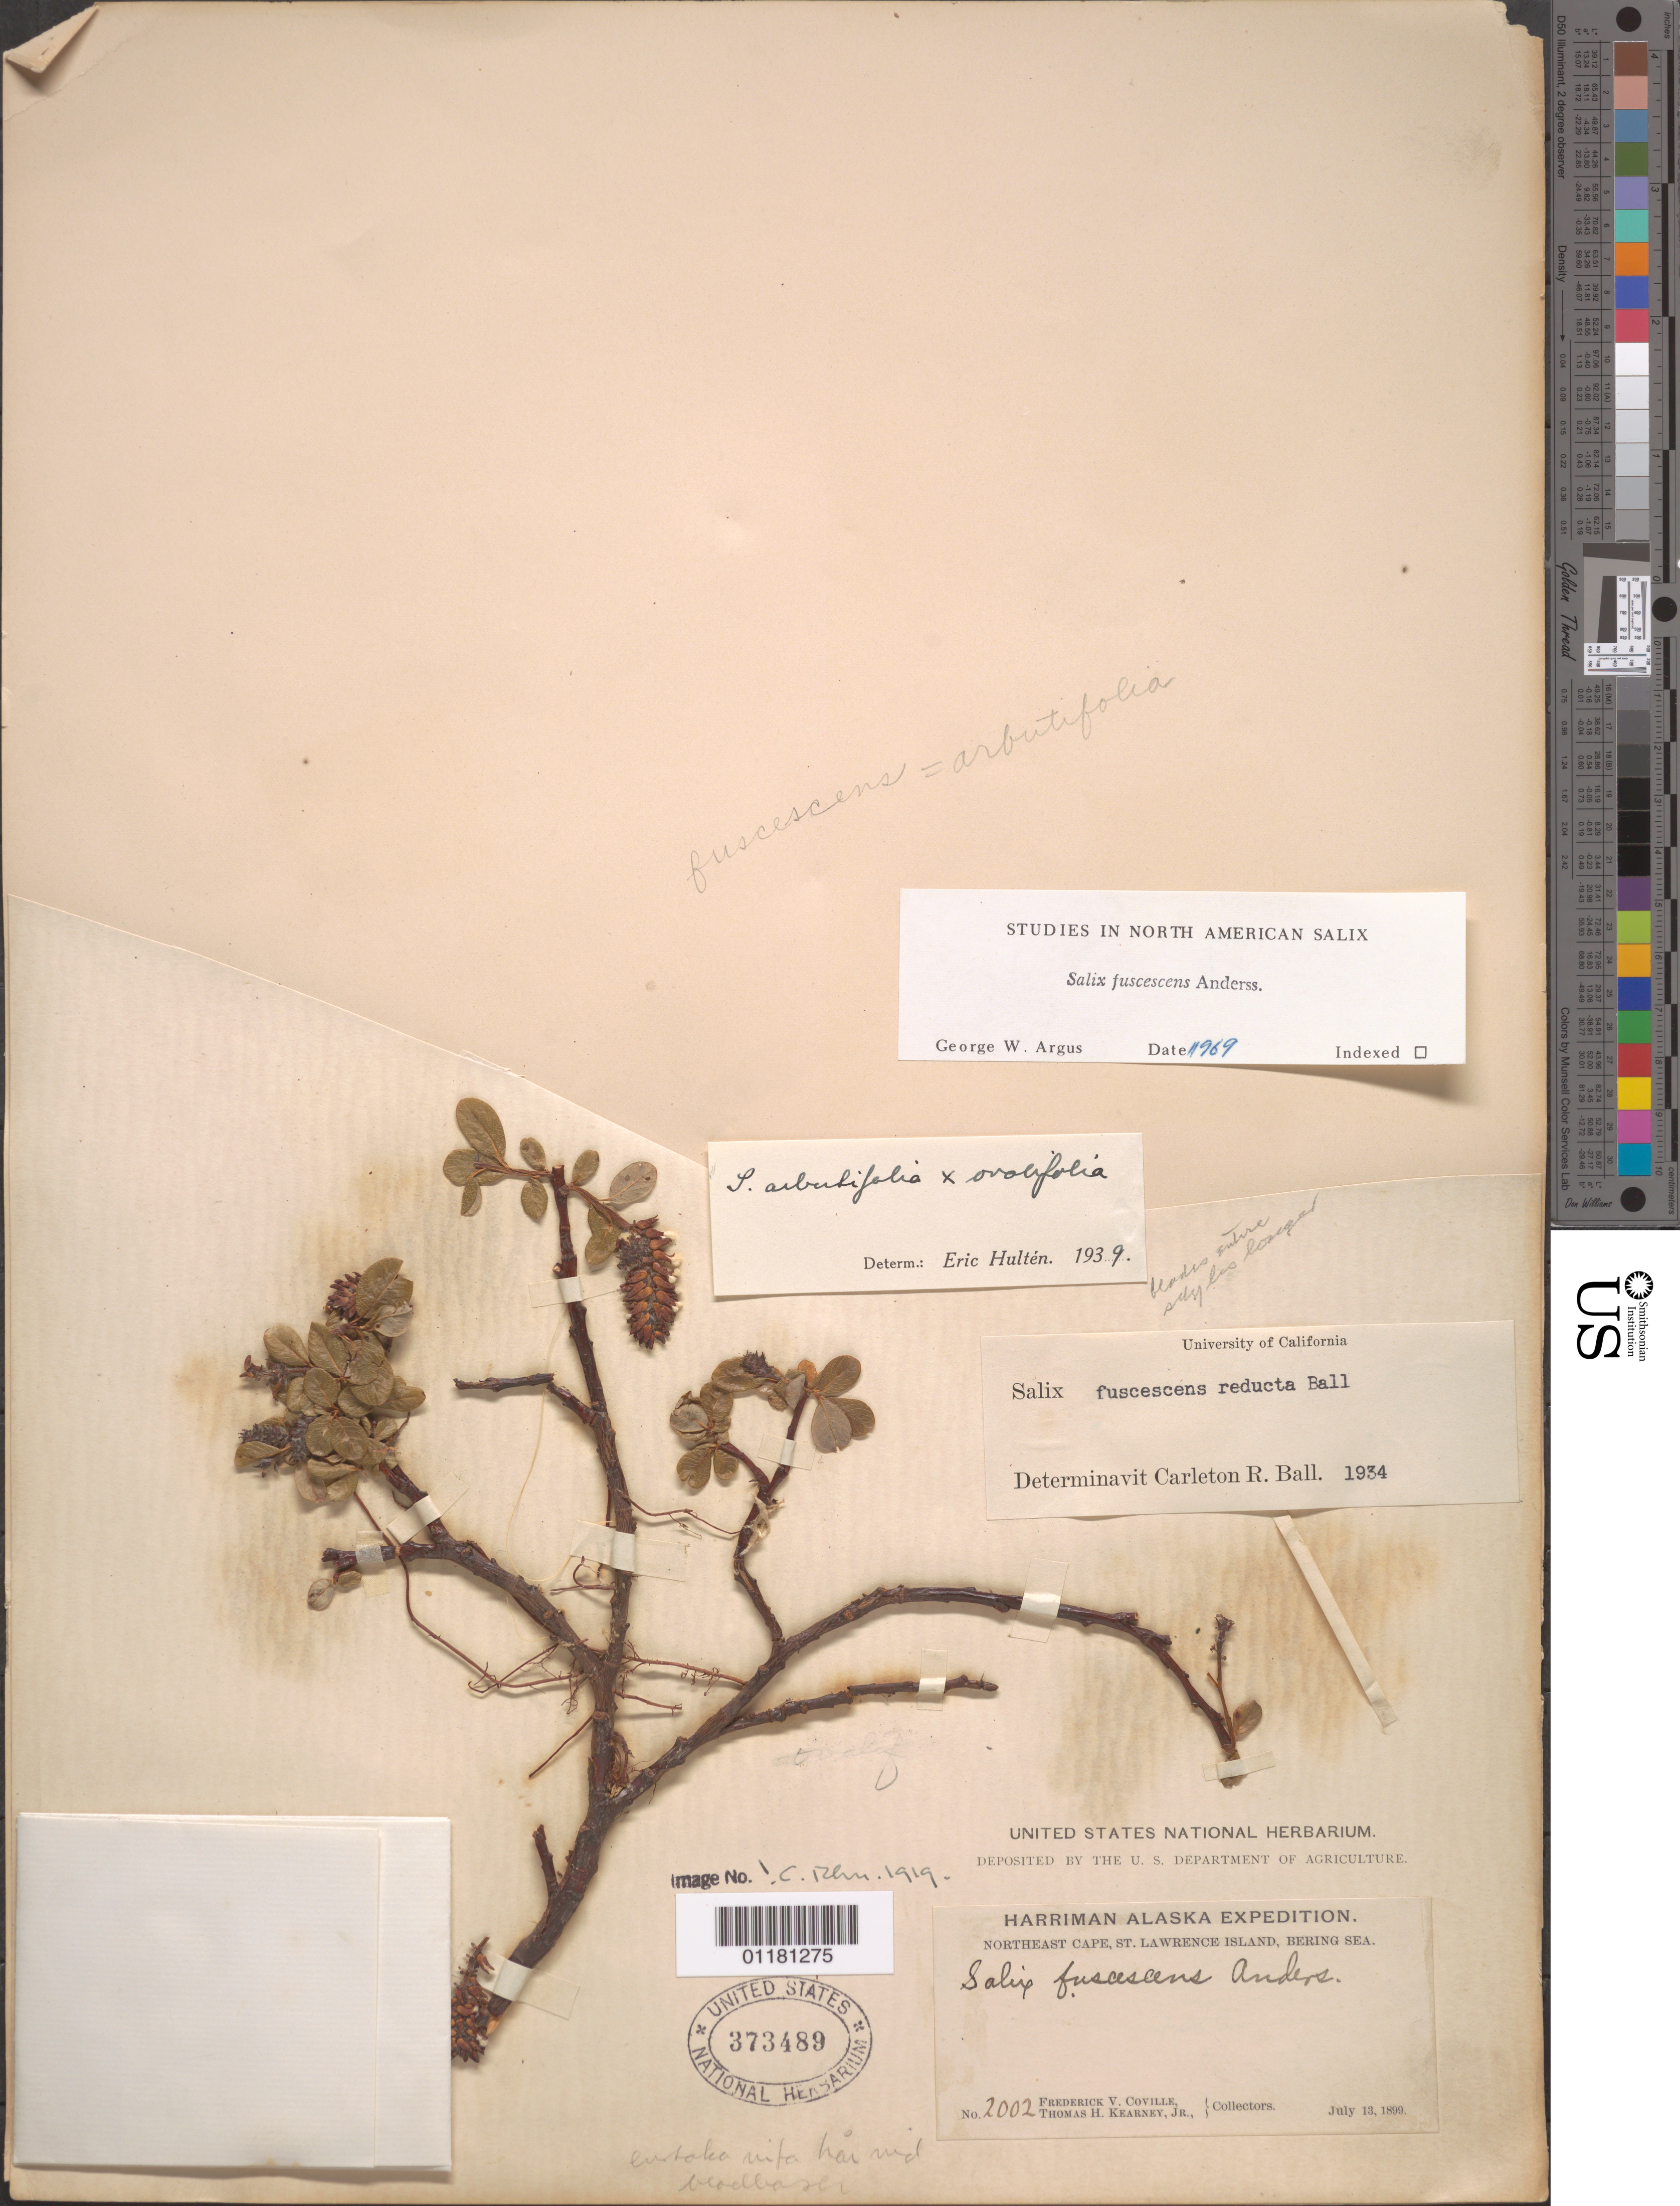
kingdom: Plantae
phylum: Tracheophyta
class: Magnoliopsida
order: Malpighiales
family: Salicaceae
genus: Salix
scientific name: Salix fuscescens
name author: Andersson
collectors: F. V. Coville & T. H. Kearney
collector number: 2002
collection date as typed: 13 Jul 1899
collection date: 1899-07-13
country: United States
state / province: Alaska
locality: Northeast Cape, St. Lawrence Island, Bering Sea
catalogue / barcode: US 373489